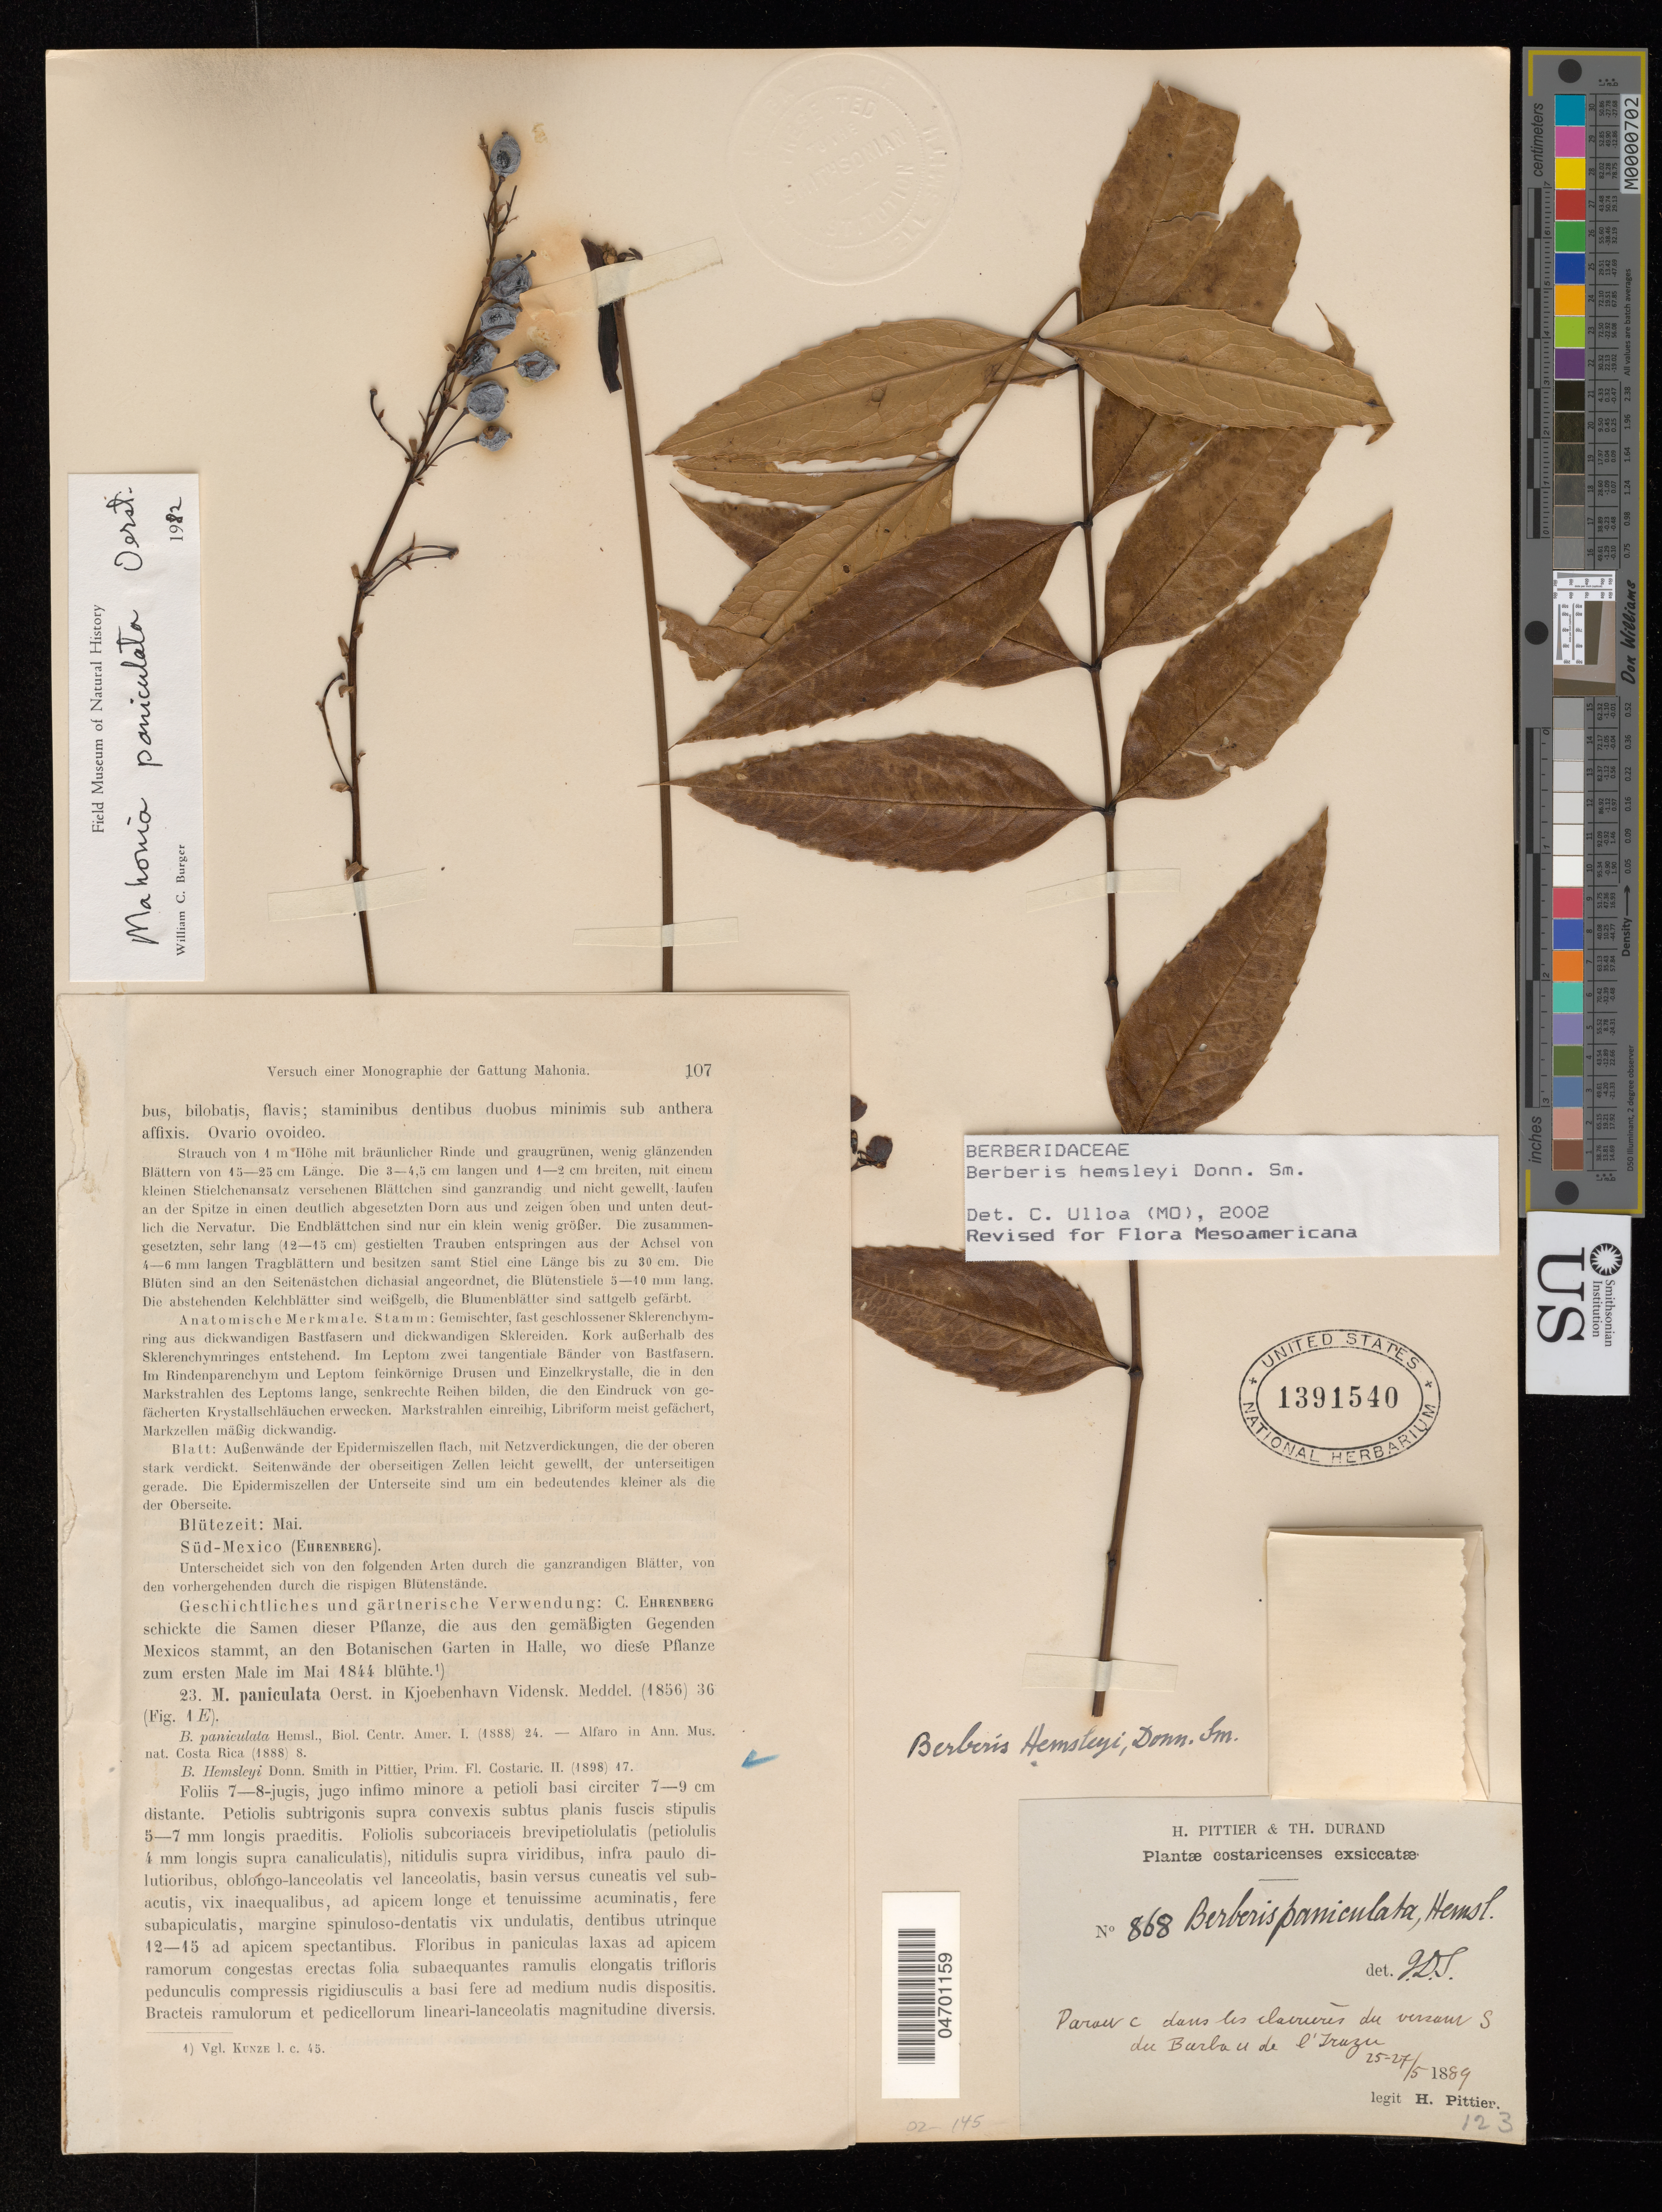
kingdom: Plantae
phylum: Tracheophyta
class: Magnoliopsida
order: Ranunculales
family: Berberidaceae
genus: Berberis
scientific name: Berberis hemsleyi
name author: Donn. Sm.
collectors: H. Pittier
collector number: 868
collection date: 1889-05-07/1889-05-24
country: Costa Rica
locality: Coastaricenses exsiccatæ. Parou c. dans les claveres de versau S du Barba in de l'Irazu.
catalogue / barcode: US 1391540